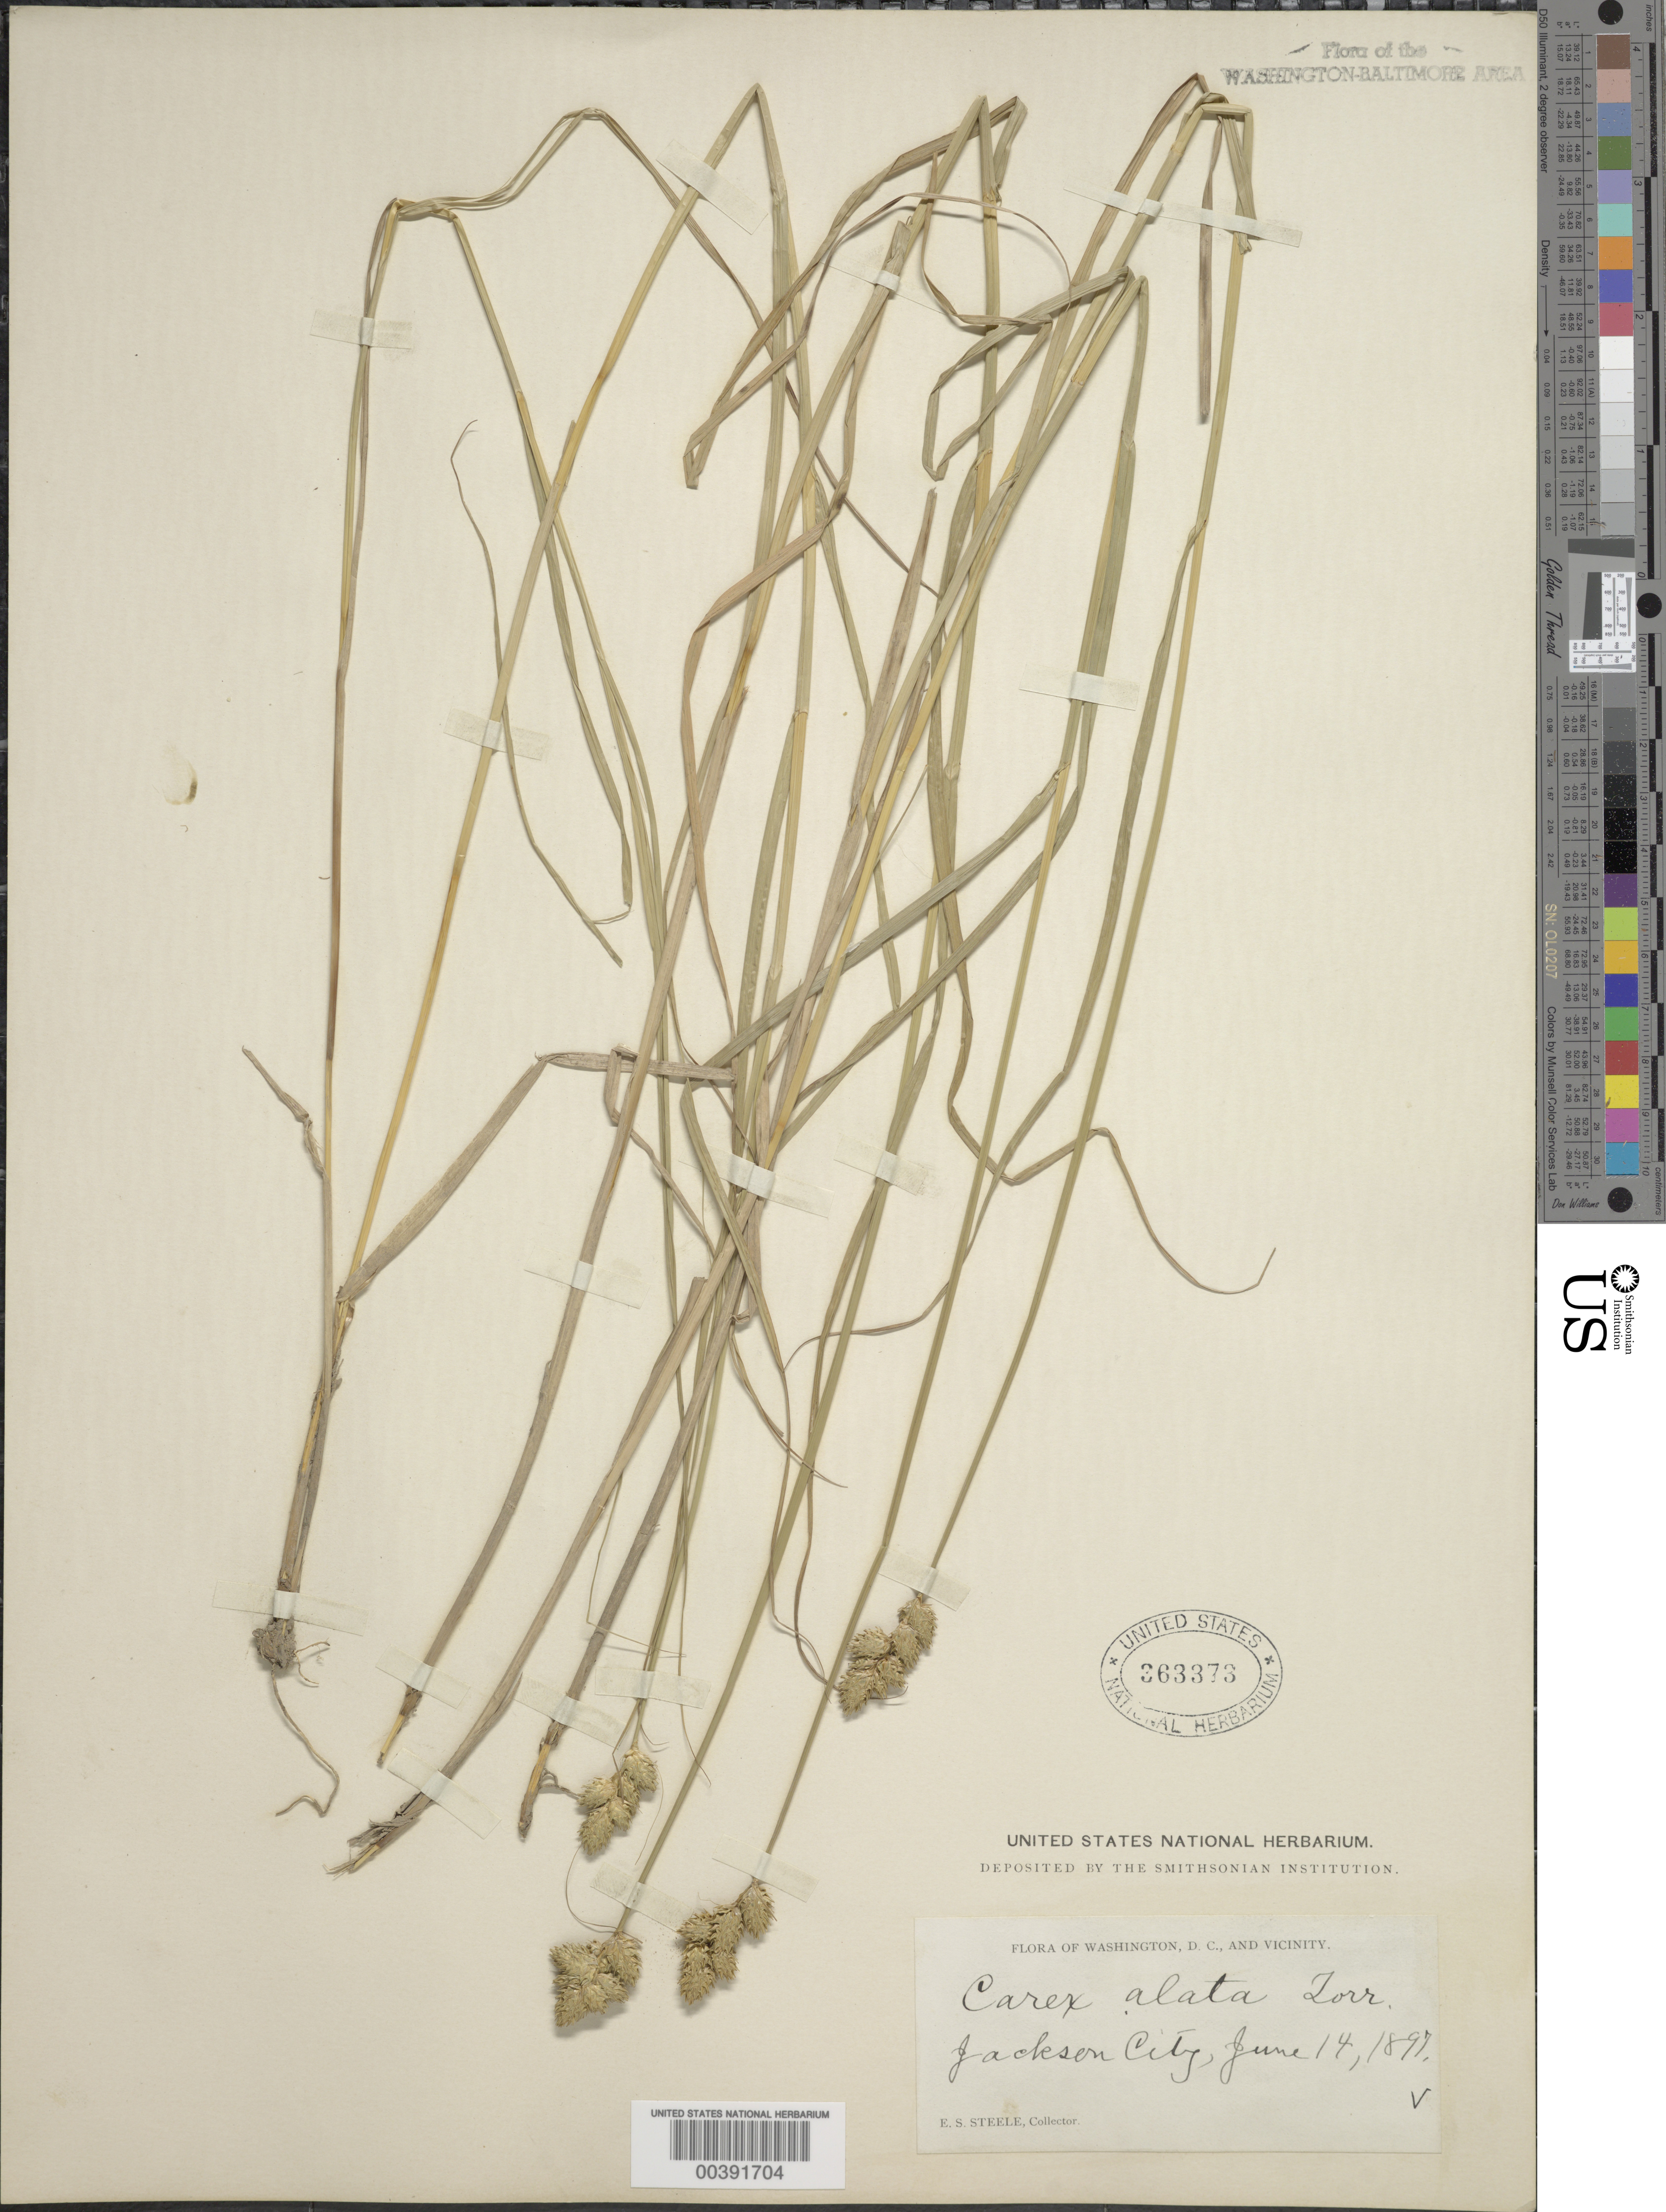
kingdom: Plantae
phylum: Tracheophyta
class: Liliopsida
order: Poales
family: Cyperaceae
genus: Carex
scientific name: Carex alata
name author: Torr.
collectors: E. Steele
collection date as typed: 14 Jun 1897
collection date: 1897-06-14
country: United States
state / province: Virginia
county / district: Arlington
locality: Jackson City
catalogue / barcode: US 363373